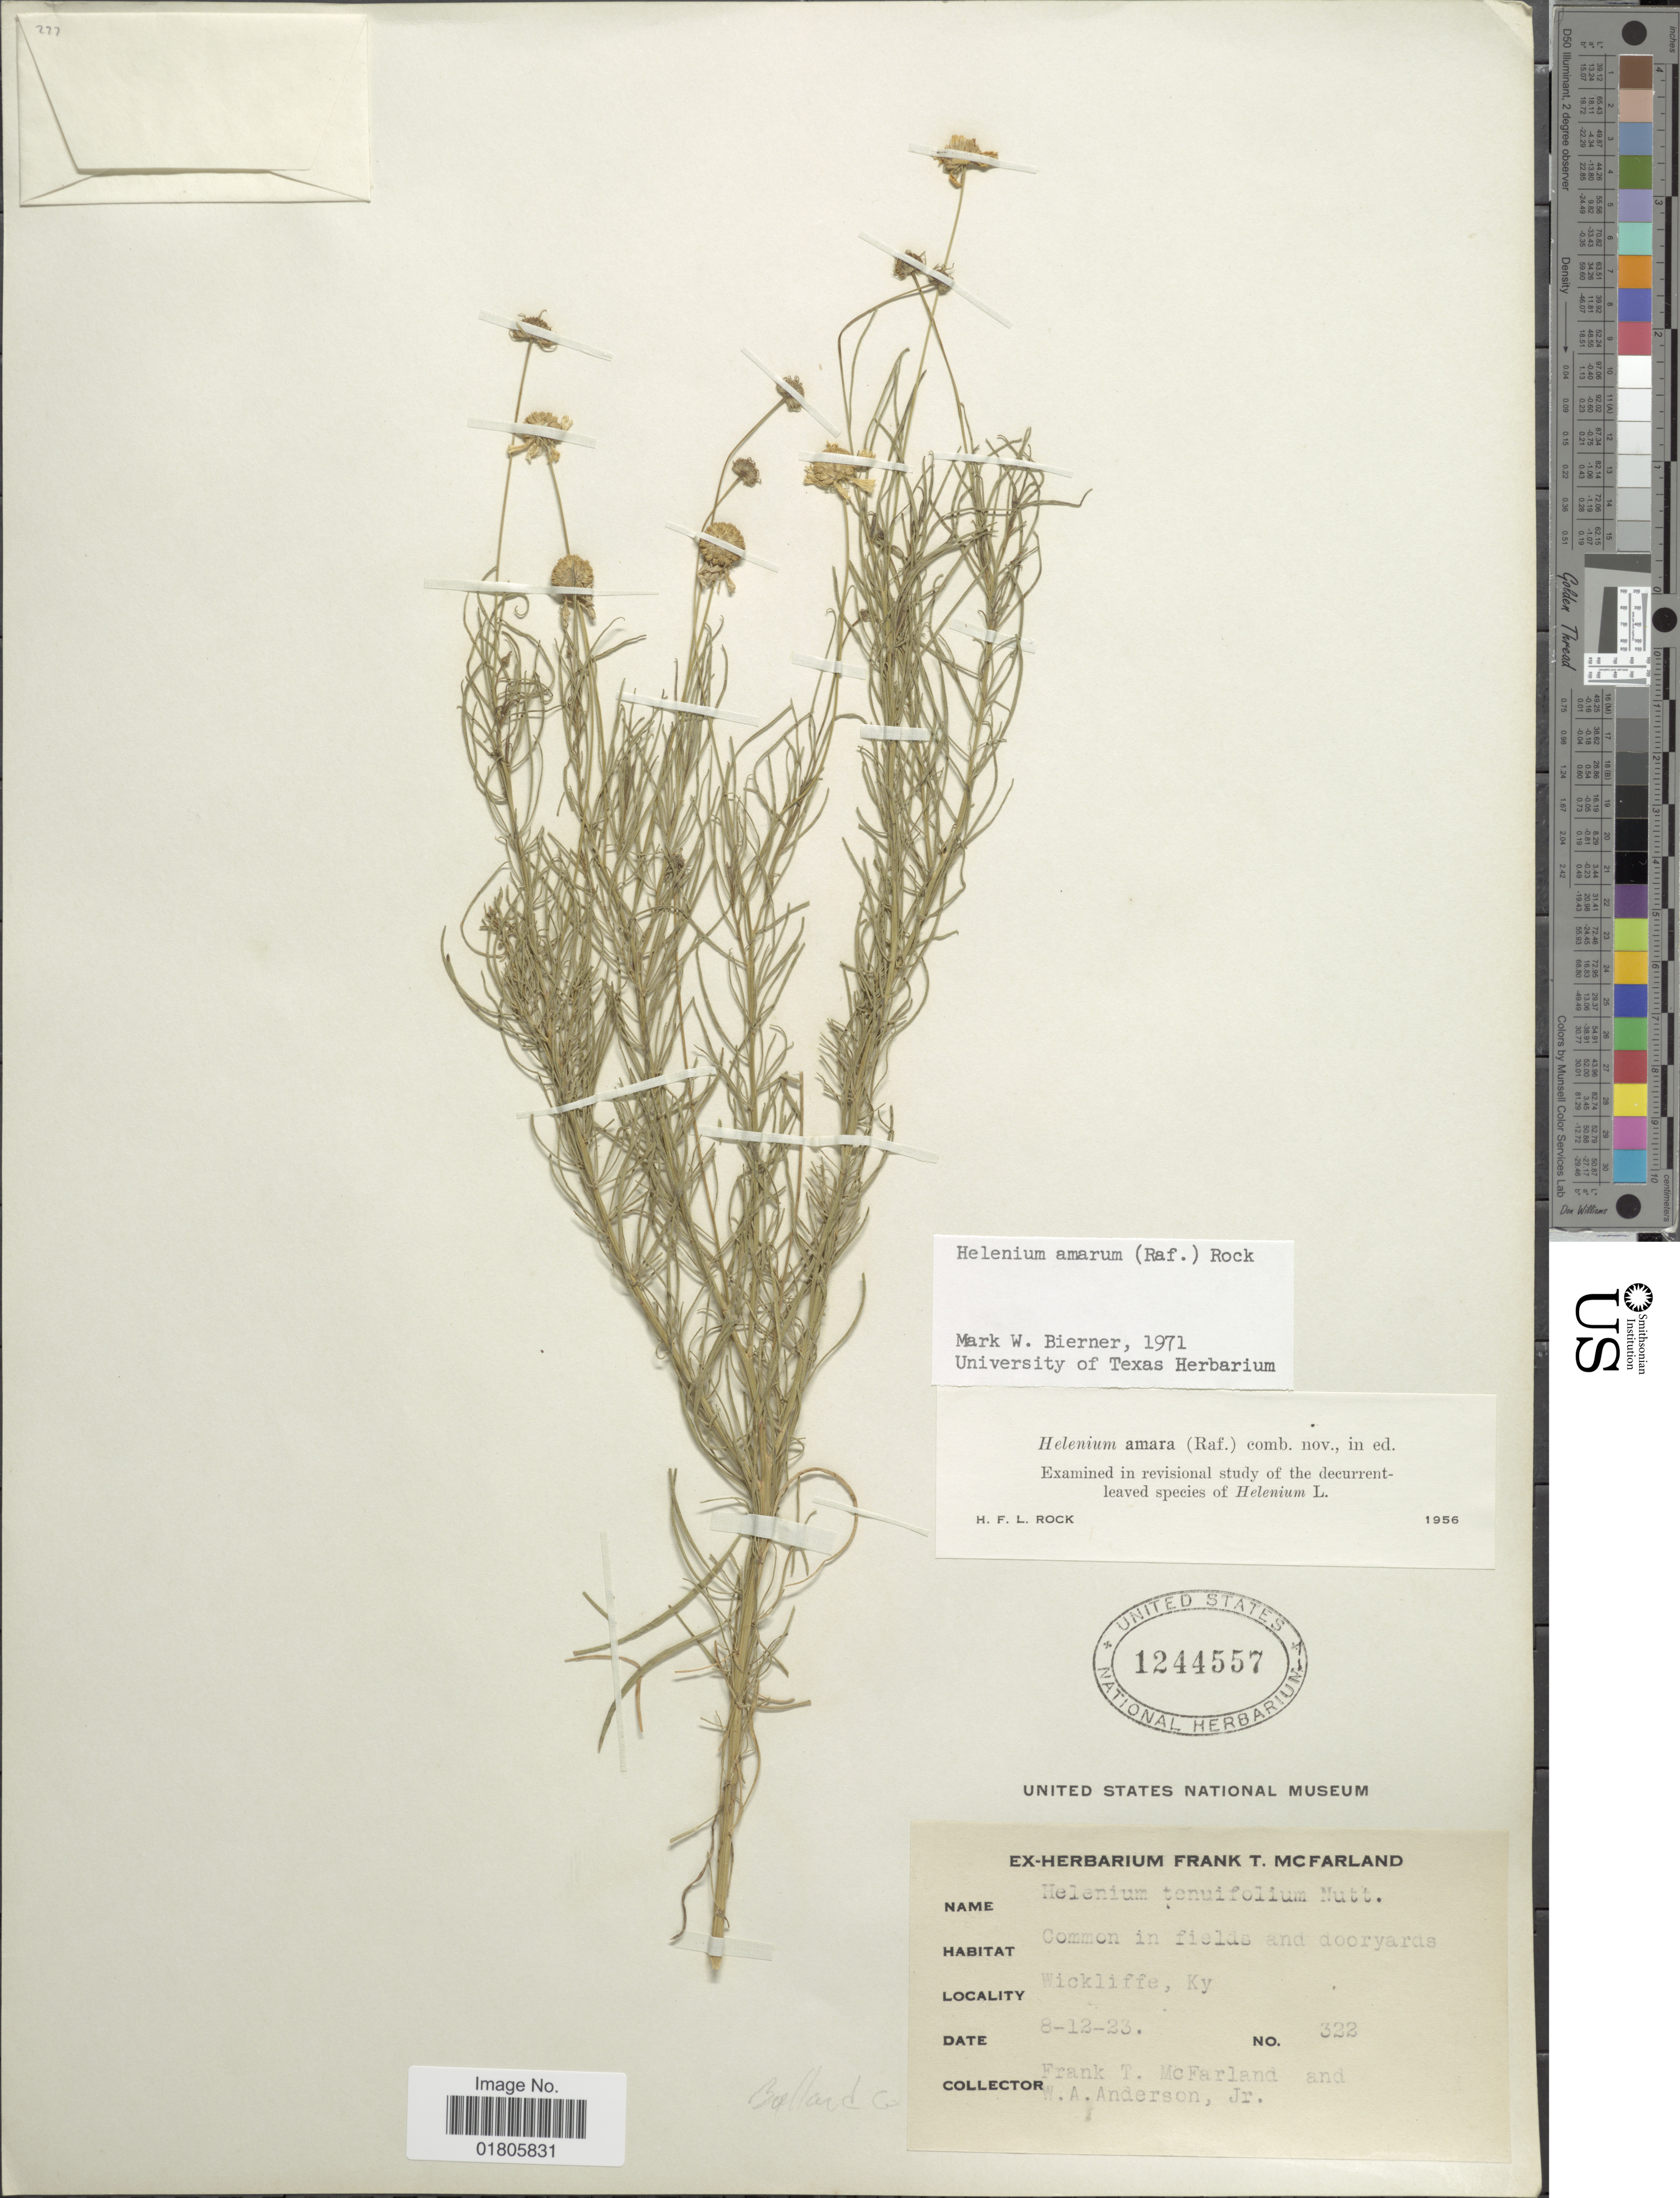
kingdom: Plantae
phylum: Tracheophyta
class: Magnoliopsida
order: Asterales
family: Asteraceae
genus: Helenium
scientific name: Helenium amarum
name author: (Raf.) H. Rock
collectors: F. McFarland & W. A. Anderson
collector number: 322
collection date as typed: Transcribed d/m/y: 12/8/23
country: United States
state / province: Kentucky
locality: Wickliffe, Ky. Collard Co.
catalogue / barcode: US 1244557